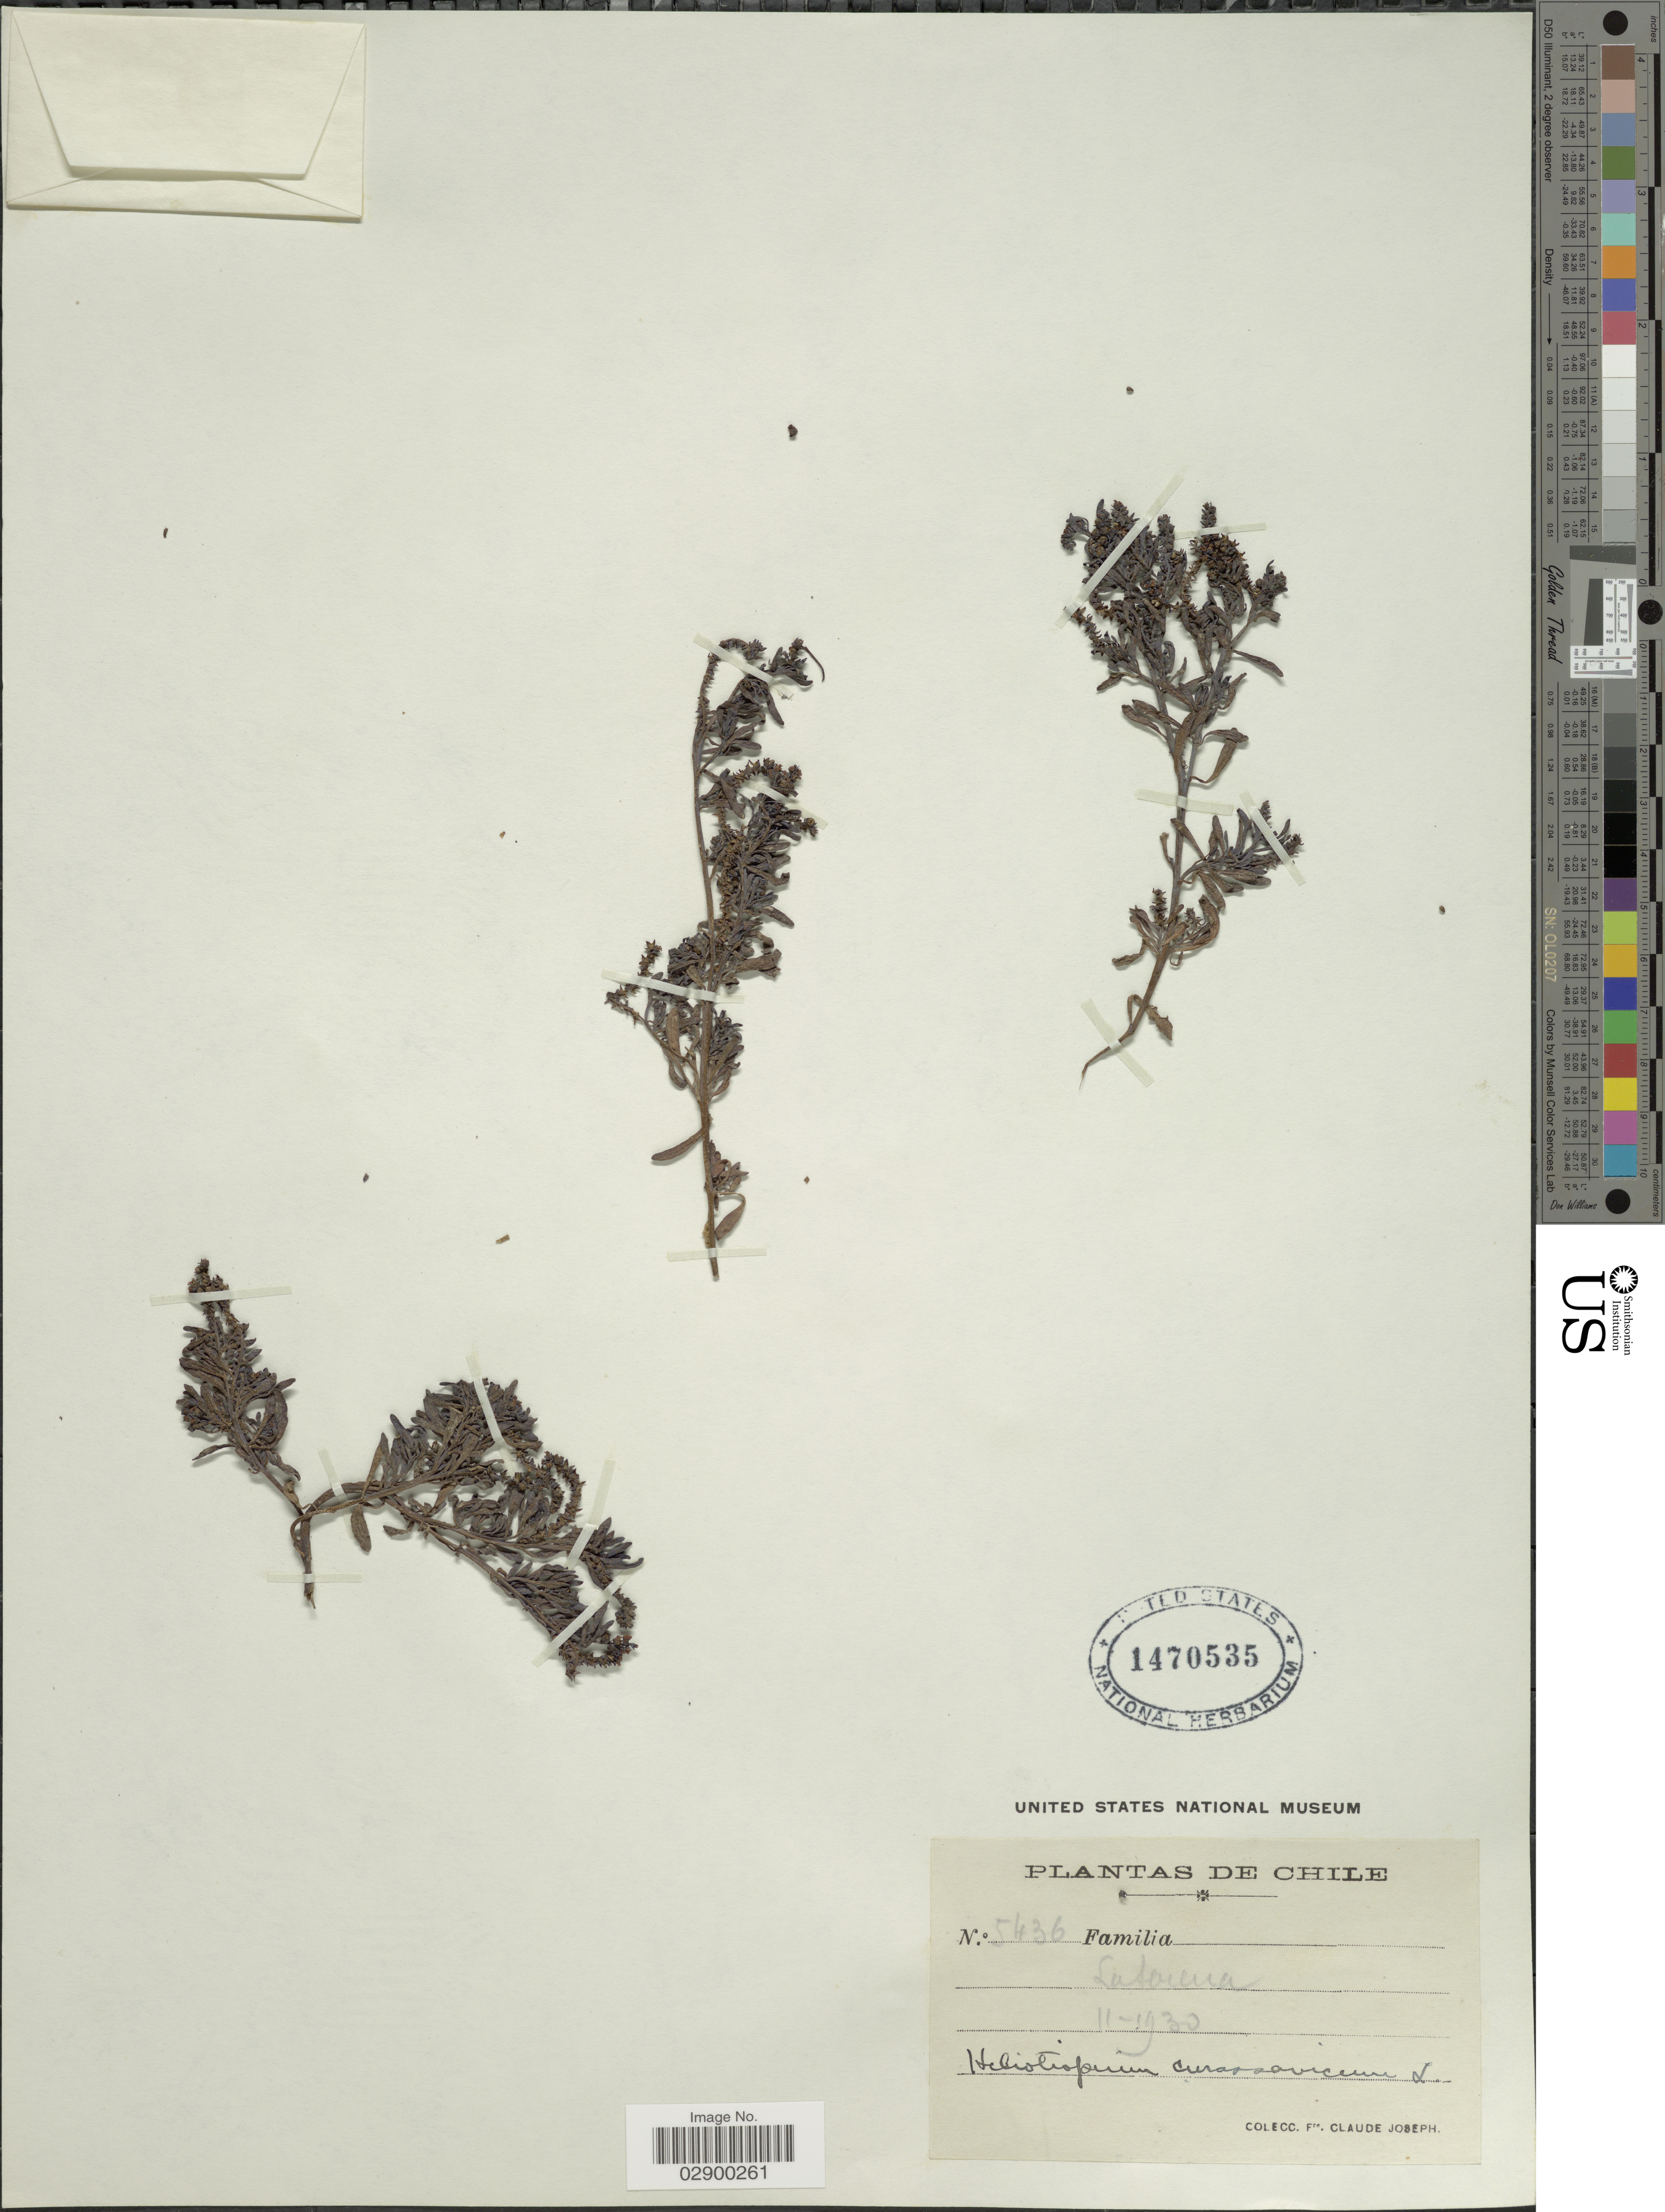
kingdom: Plantae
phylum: Tracheophyta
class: Magnoliopsida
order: Boraginales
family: Heliotropiaceae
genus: Heliotropium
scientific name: Heliotropium curassavicum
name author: L.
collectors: Bro. Claude-Joseph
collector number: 5436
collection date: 1930-11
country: Chile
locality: La Serena.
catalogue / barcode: US 1470535